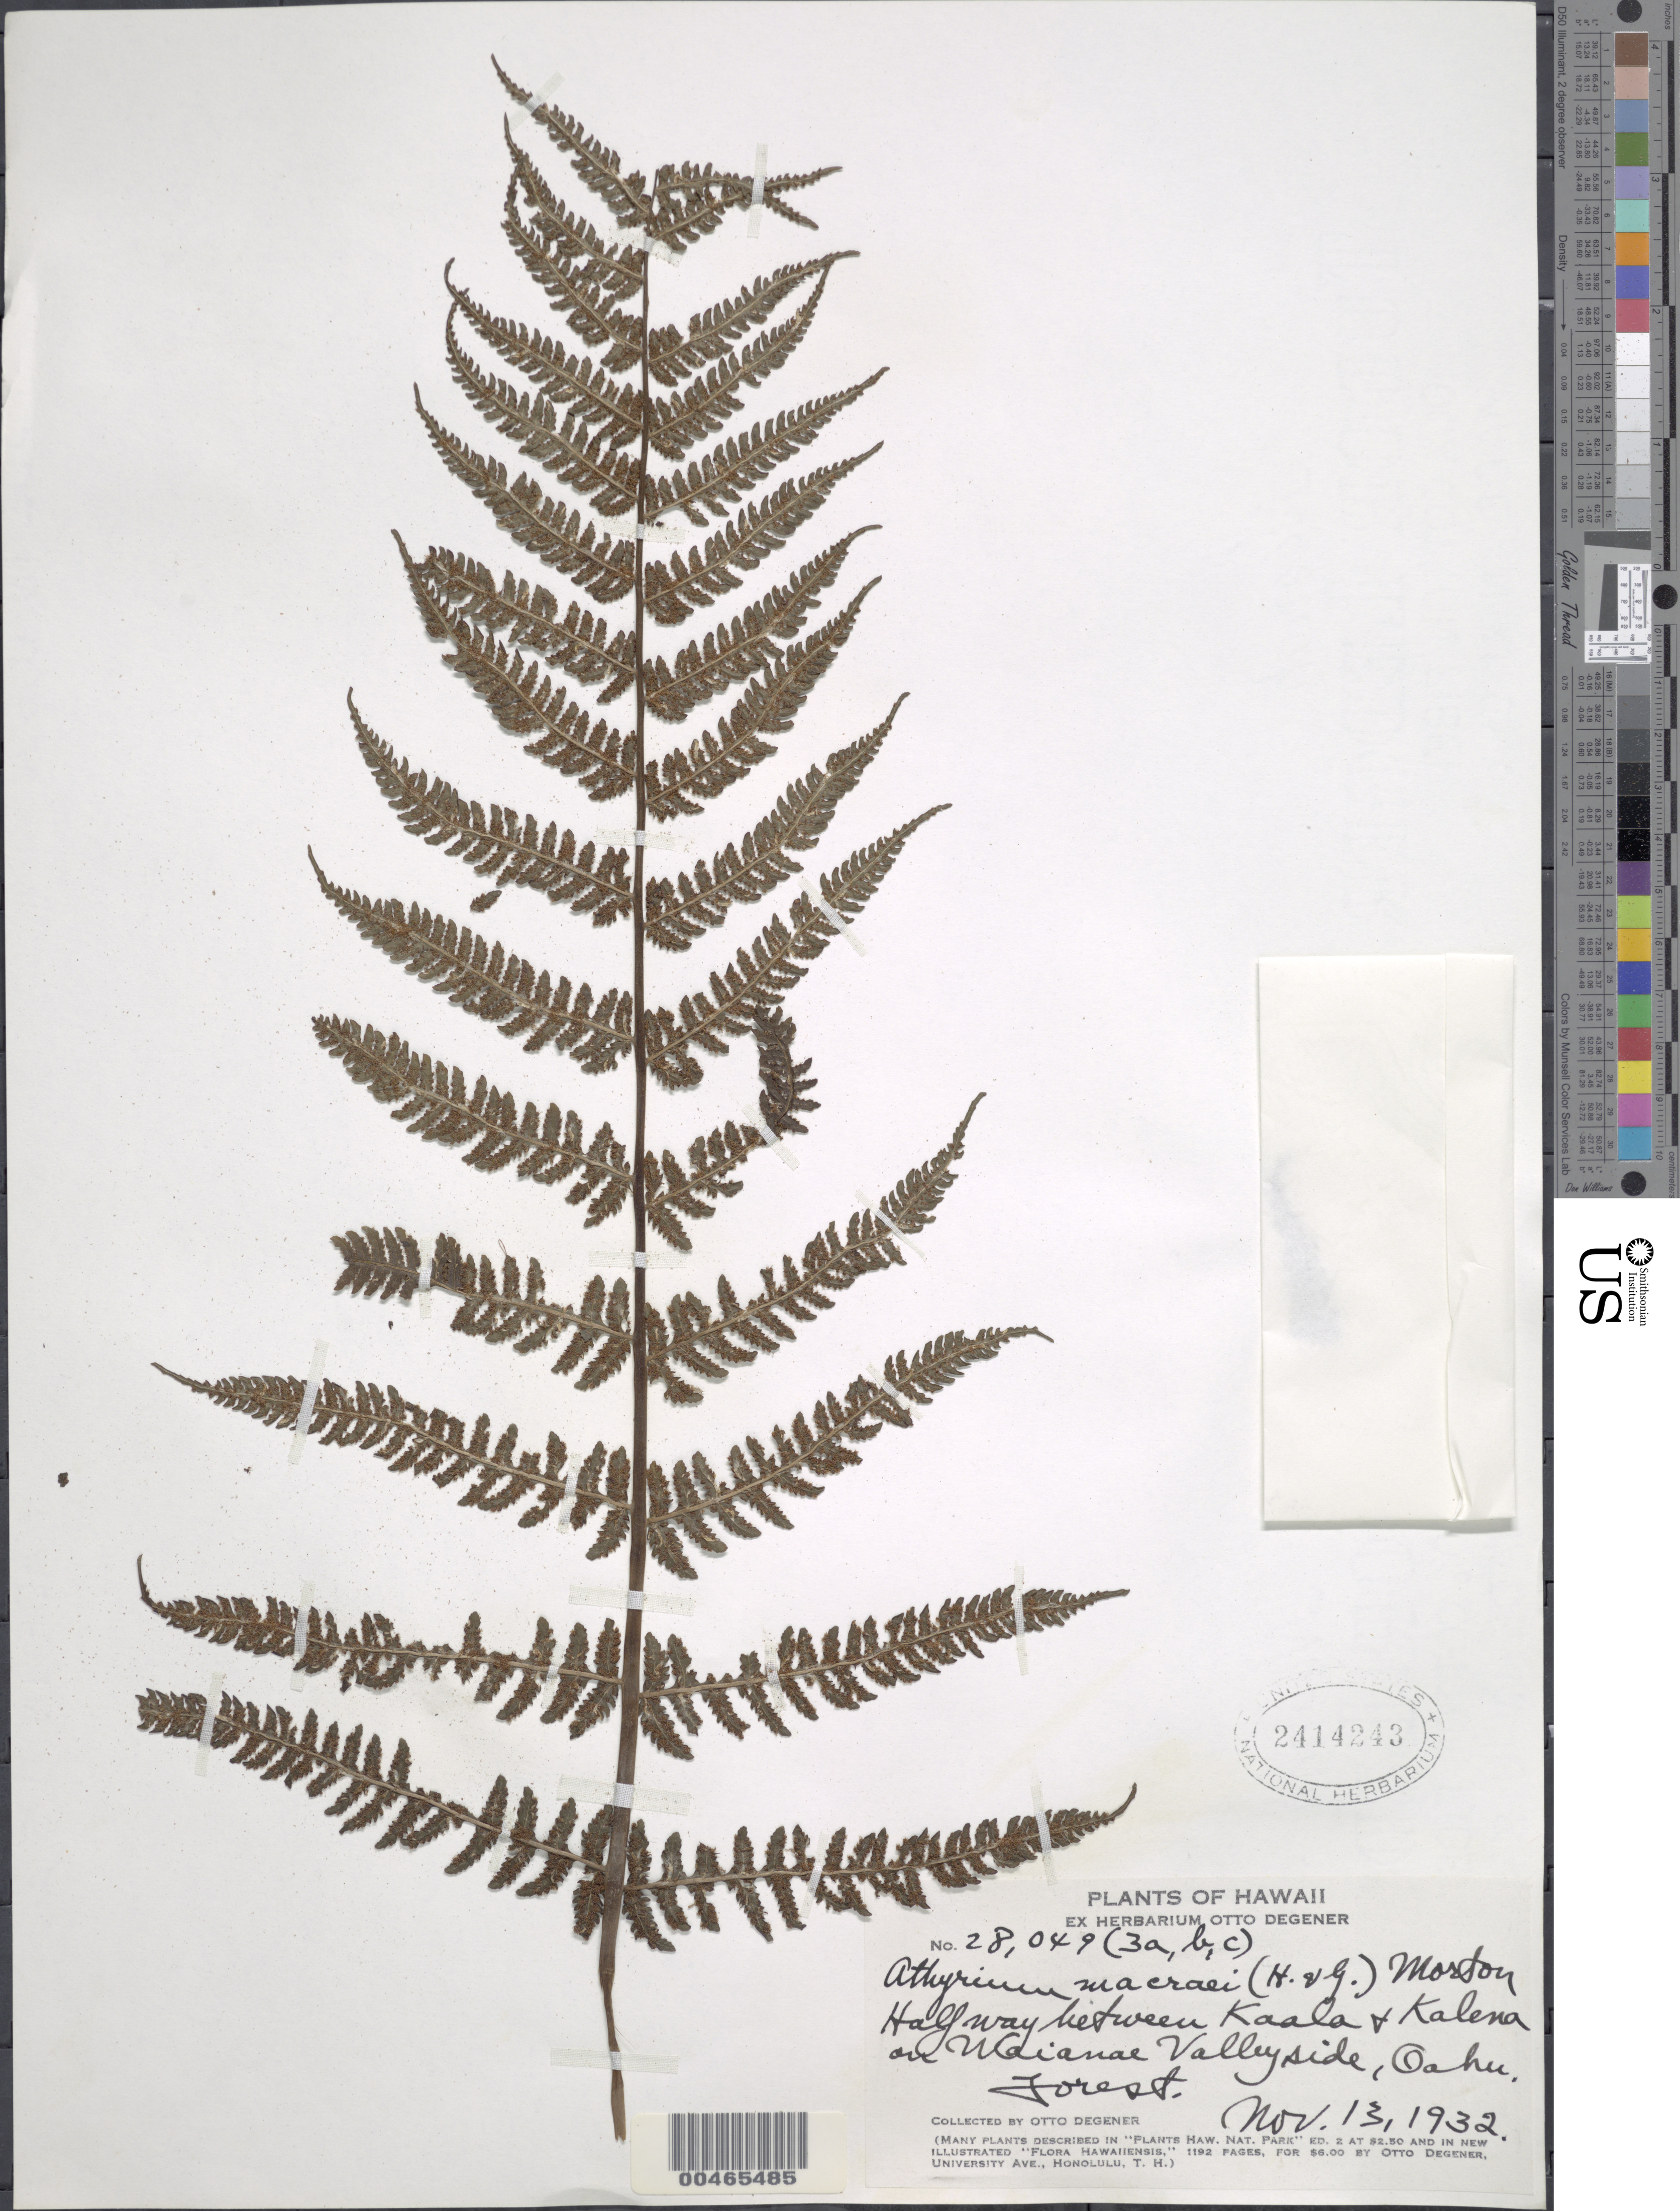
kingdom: Plantae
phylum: Tracheophyta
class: Polypodiopsida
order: Polypodiales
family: Athyriaceae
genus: Deparia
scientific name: Deparia prolifera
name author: (Kaulf.) Hook. & Grev.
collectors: O. Degener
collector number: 28049 3a,b,c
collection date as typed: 13 Nov 1932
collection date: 1932-11-13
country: United States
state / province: Hawaii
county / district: Honolulu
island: Oahu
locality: Halfway between Kaala and Kalena on Waianae Valley side, Oahu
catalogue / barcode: US 2414243